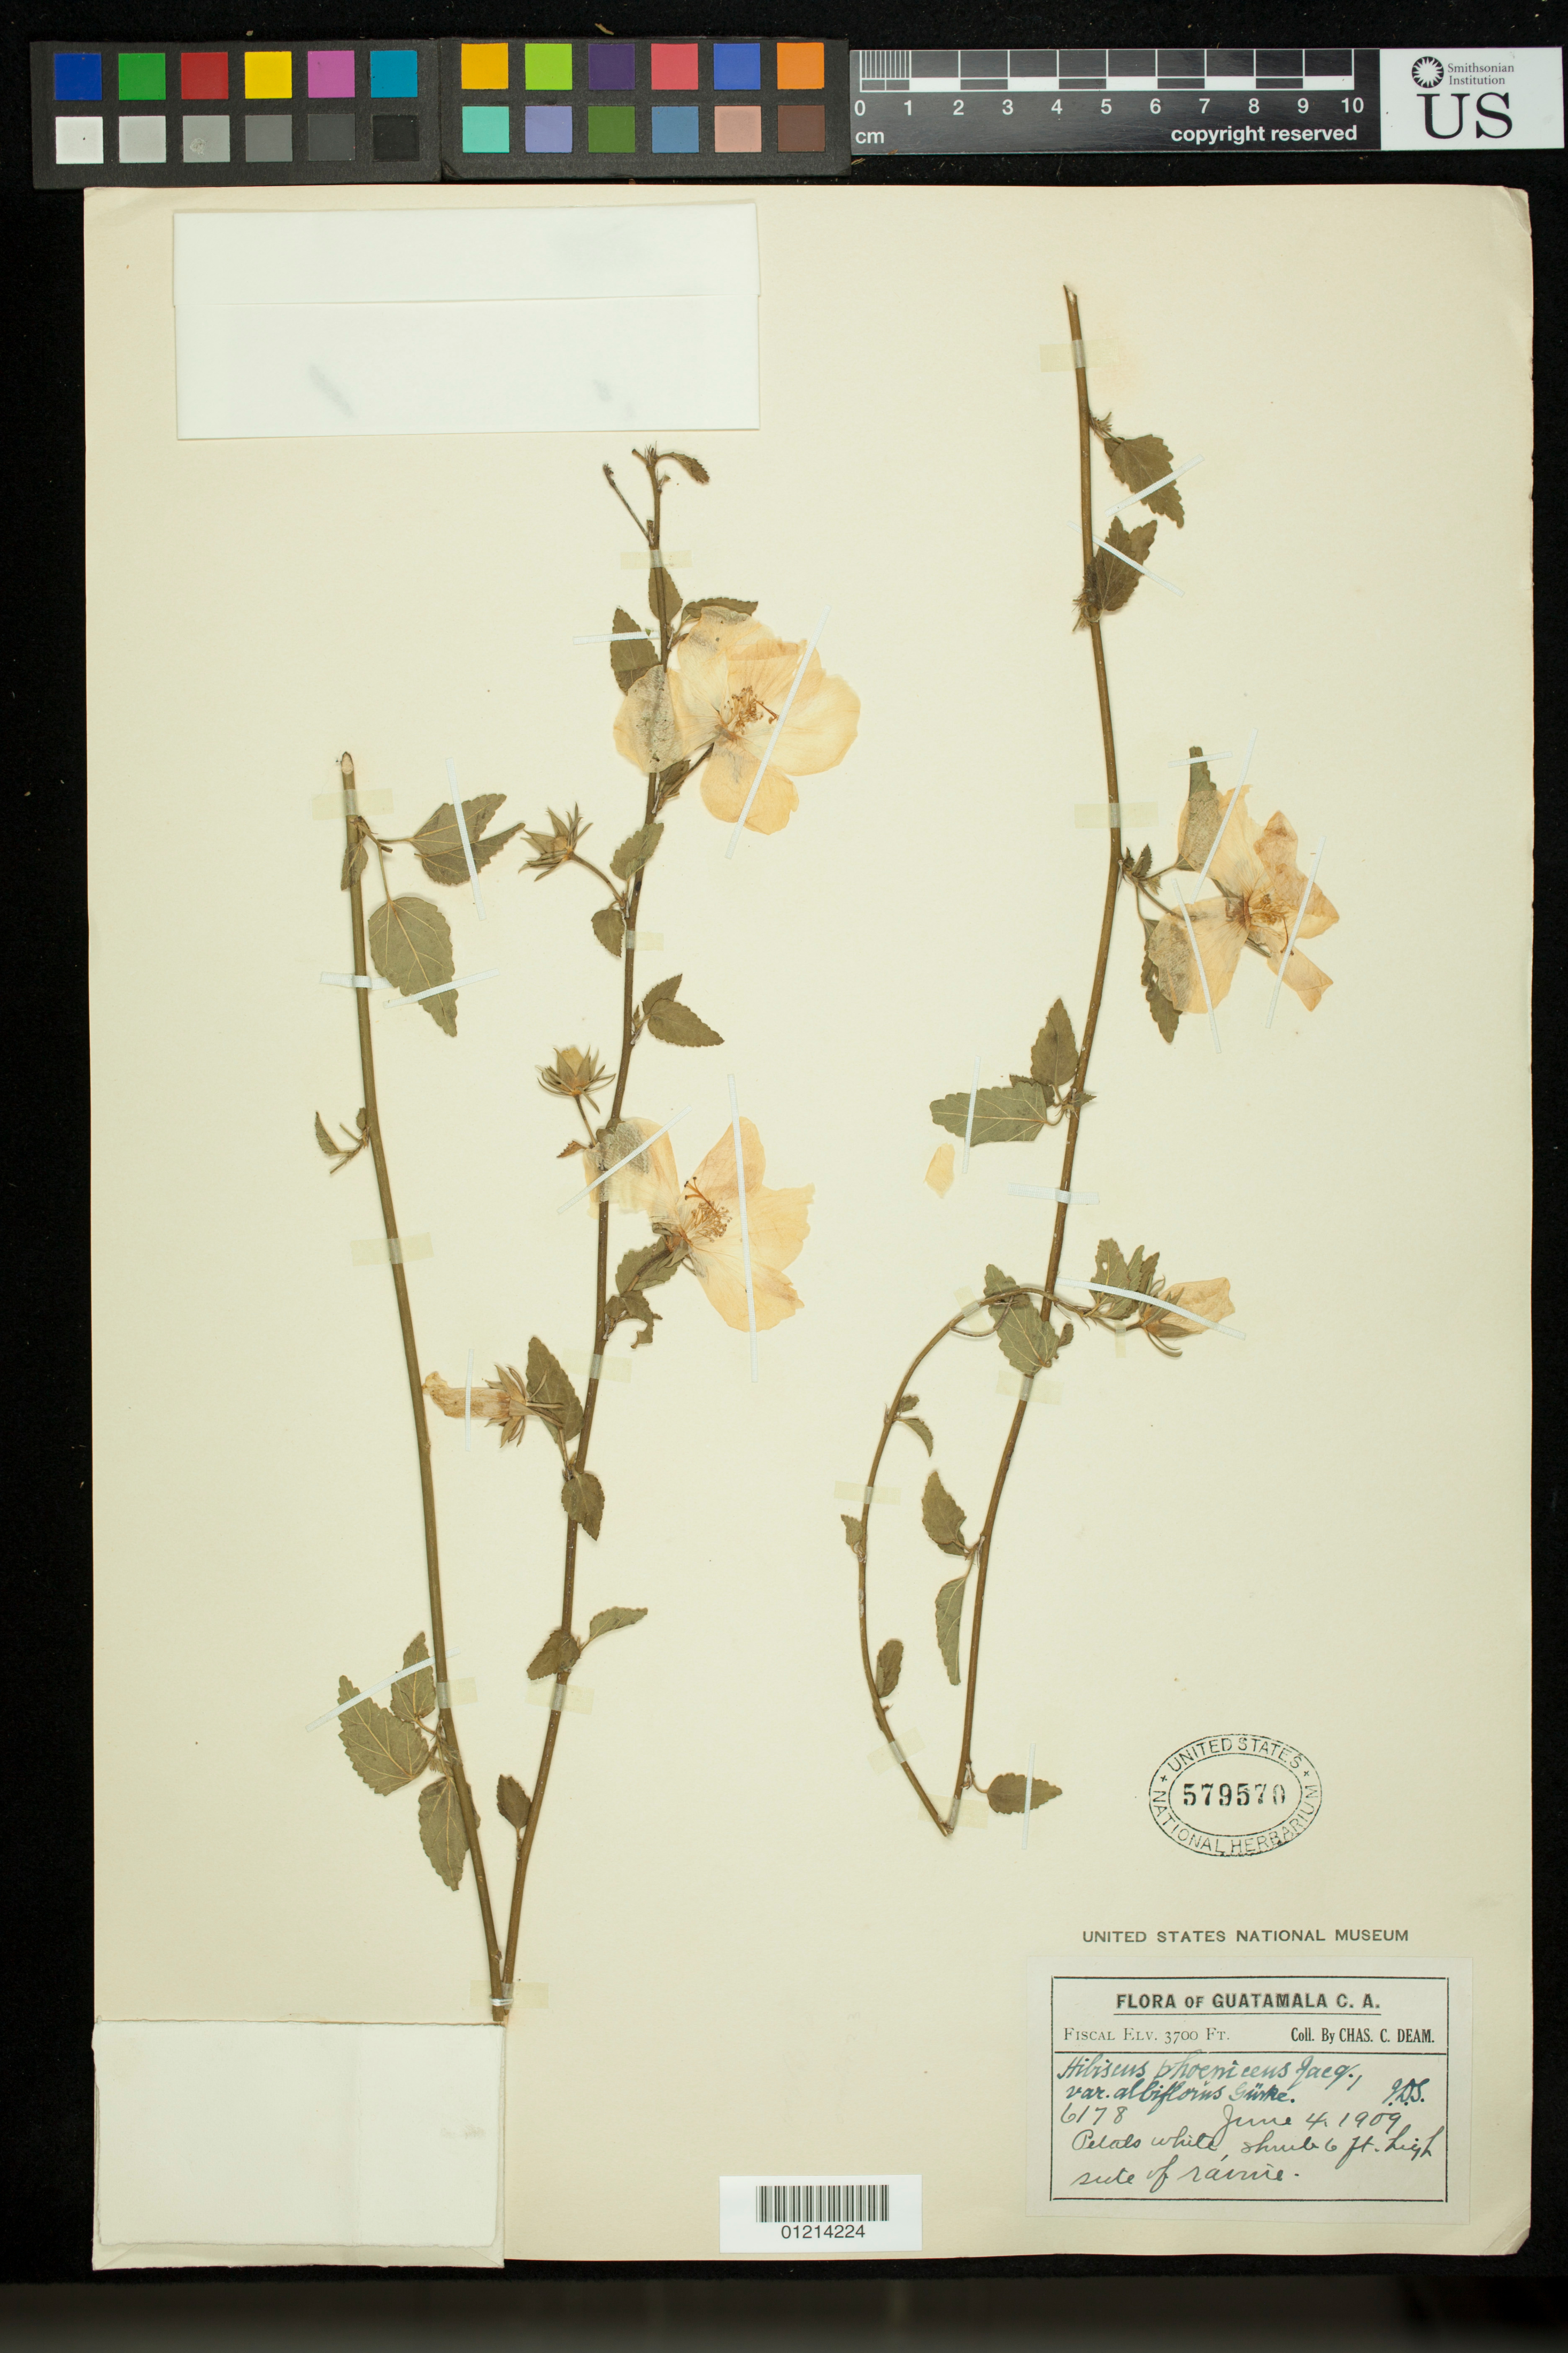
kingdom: Plantae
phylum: Tracheophyta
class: Magnoliopsida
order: Malvales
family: Malvaceae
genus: Hibiscus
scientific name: Hibiscus phoeniceus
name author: Jacq.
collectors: C. C. Deam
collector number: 6178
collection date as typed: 6/4/1909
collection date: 1909-06-04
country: Guatemala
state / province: Guatemala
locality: Fiscal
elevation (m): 1128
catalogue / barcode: US 579570